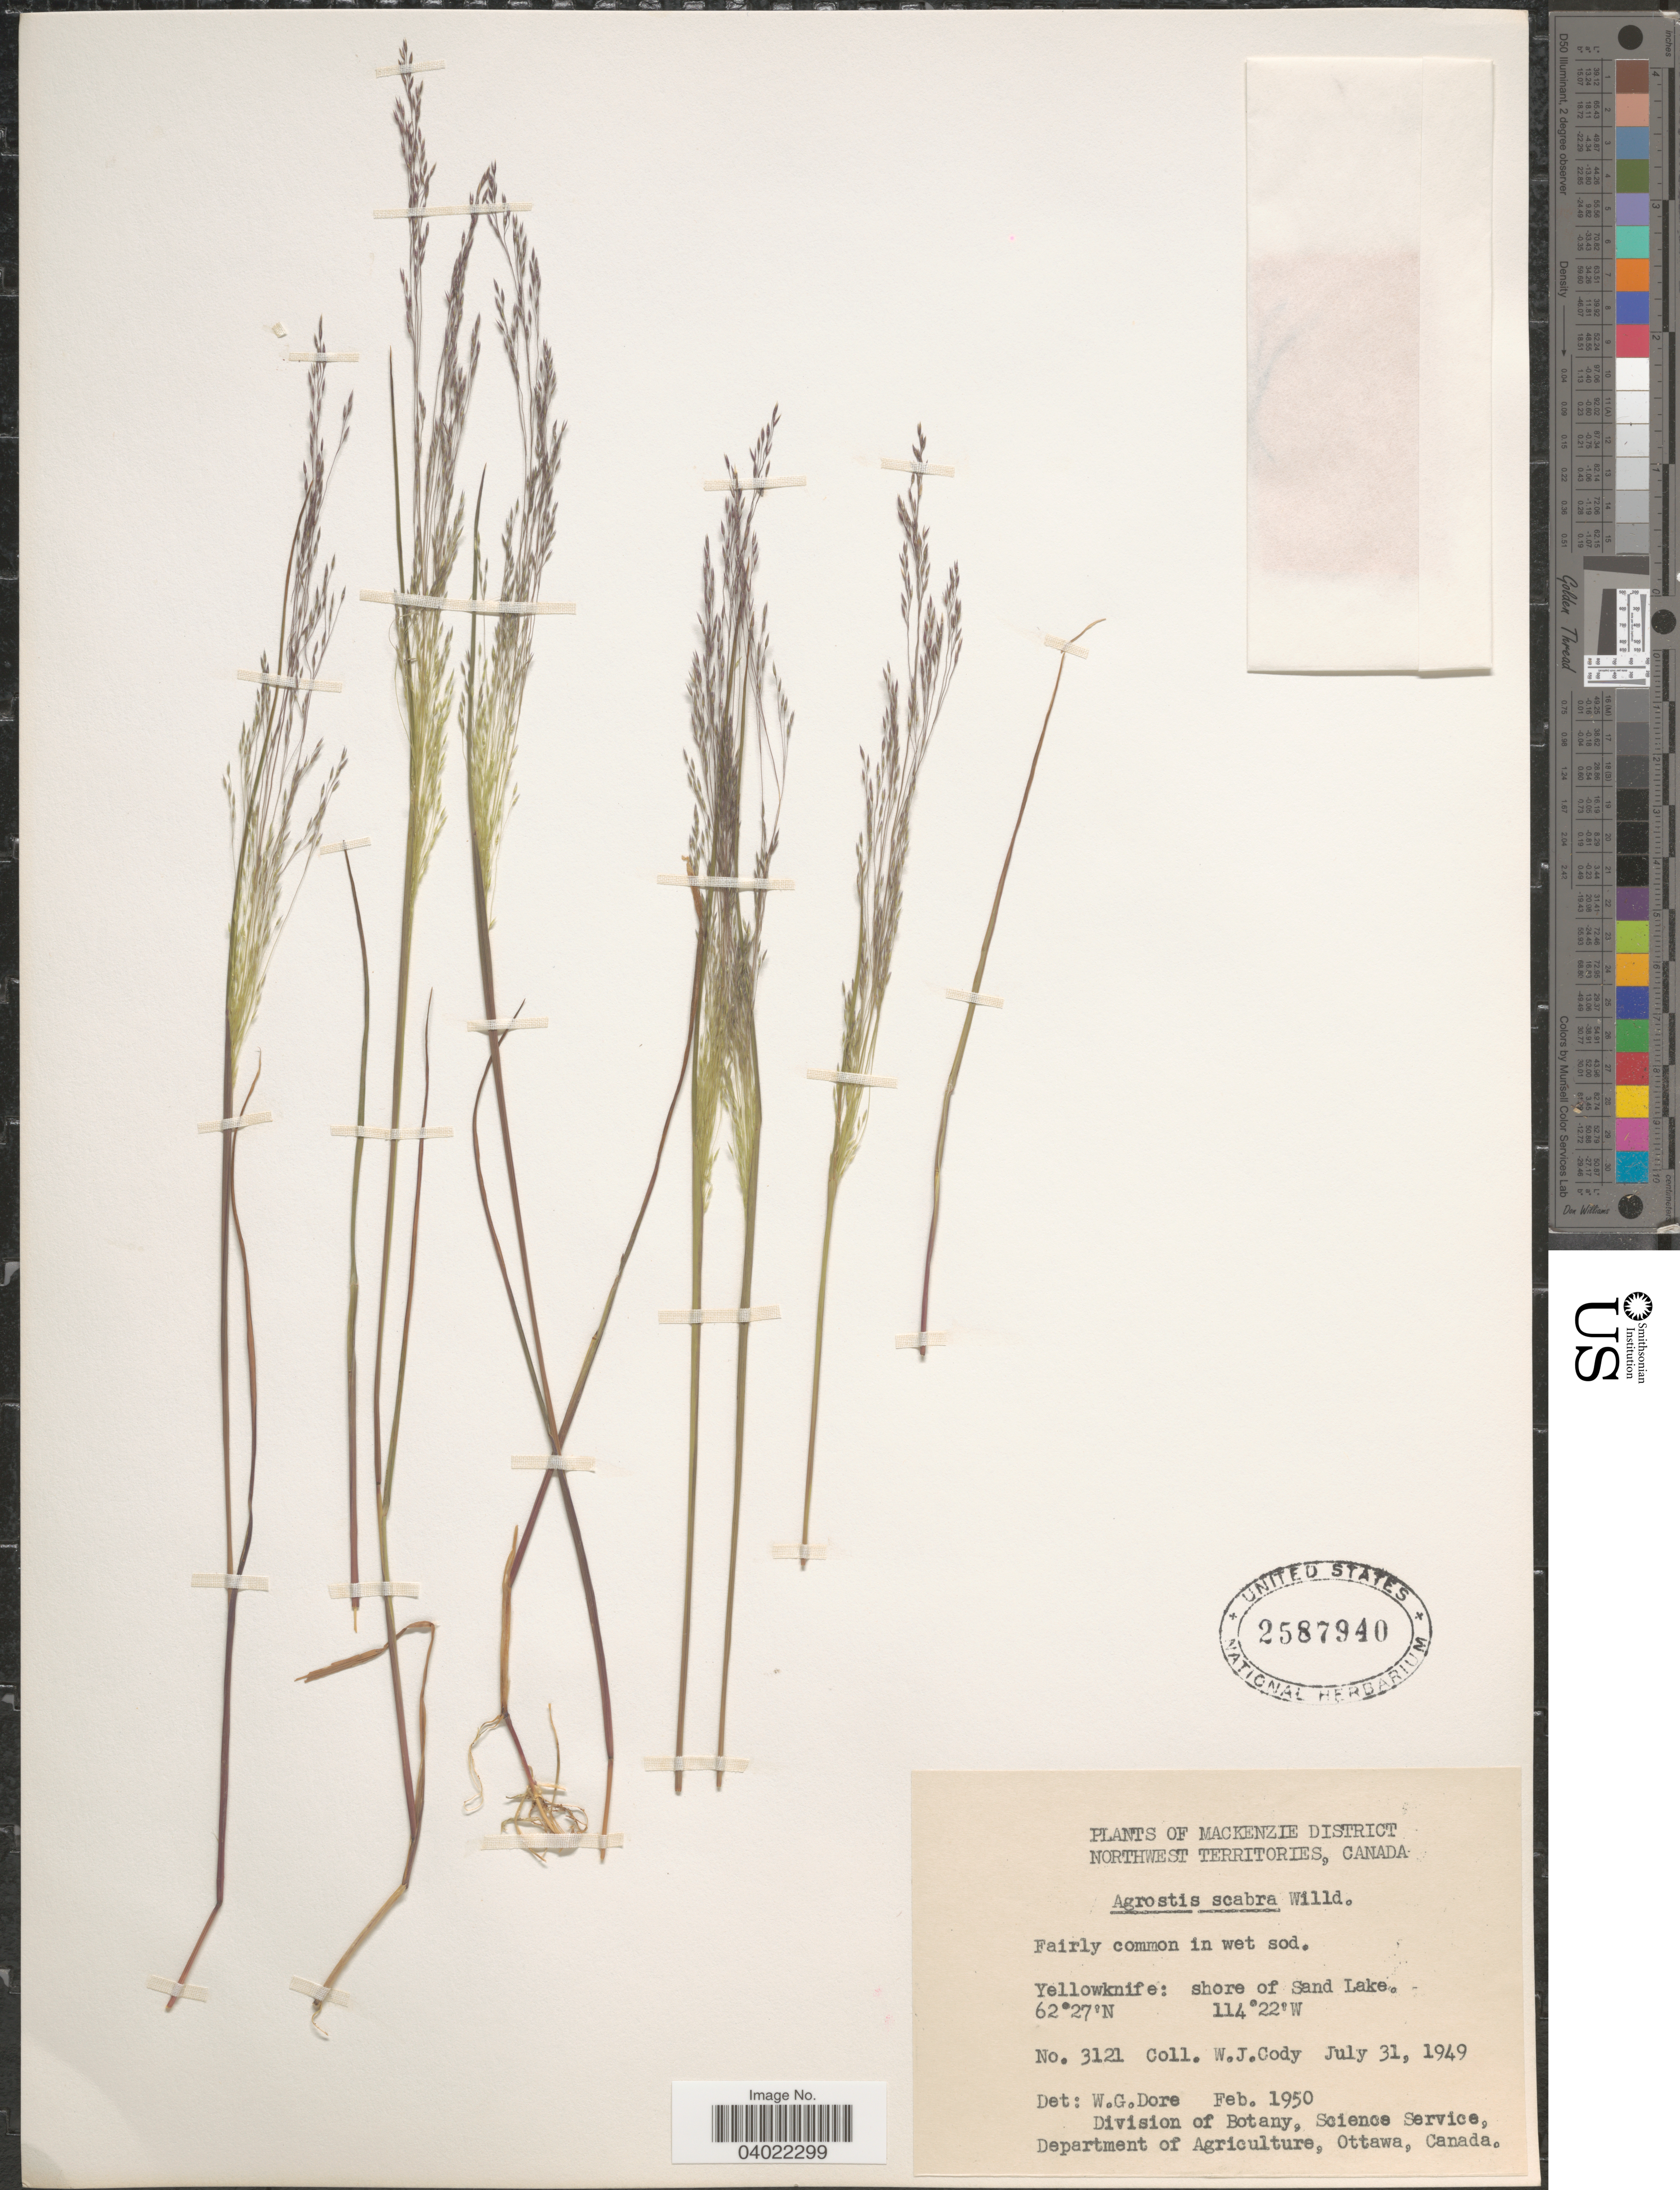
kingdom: Plantae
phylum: Tracheophyta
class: Liliopsida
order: Poales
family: Poaceae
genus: Agrostis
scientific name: Agrostis scabra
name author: Willd.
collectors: W. Cody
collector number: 3121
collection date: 1949-07-31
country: Canada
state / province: Northwest Territories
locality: Mackenzie District. Yellowknife: shore of Sand Lake.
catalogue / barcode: US 2587940